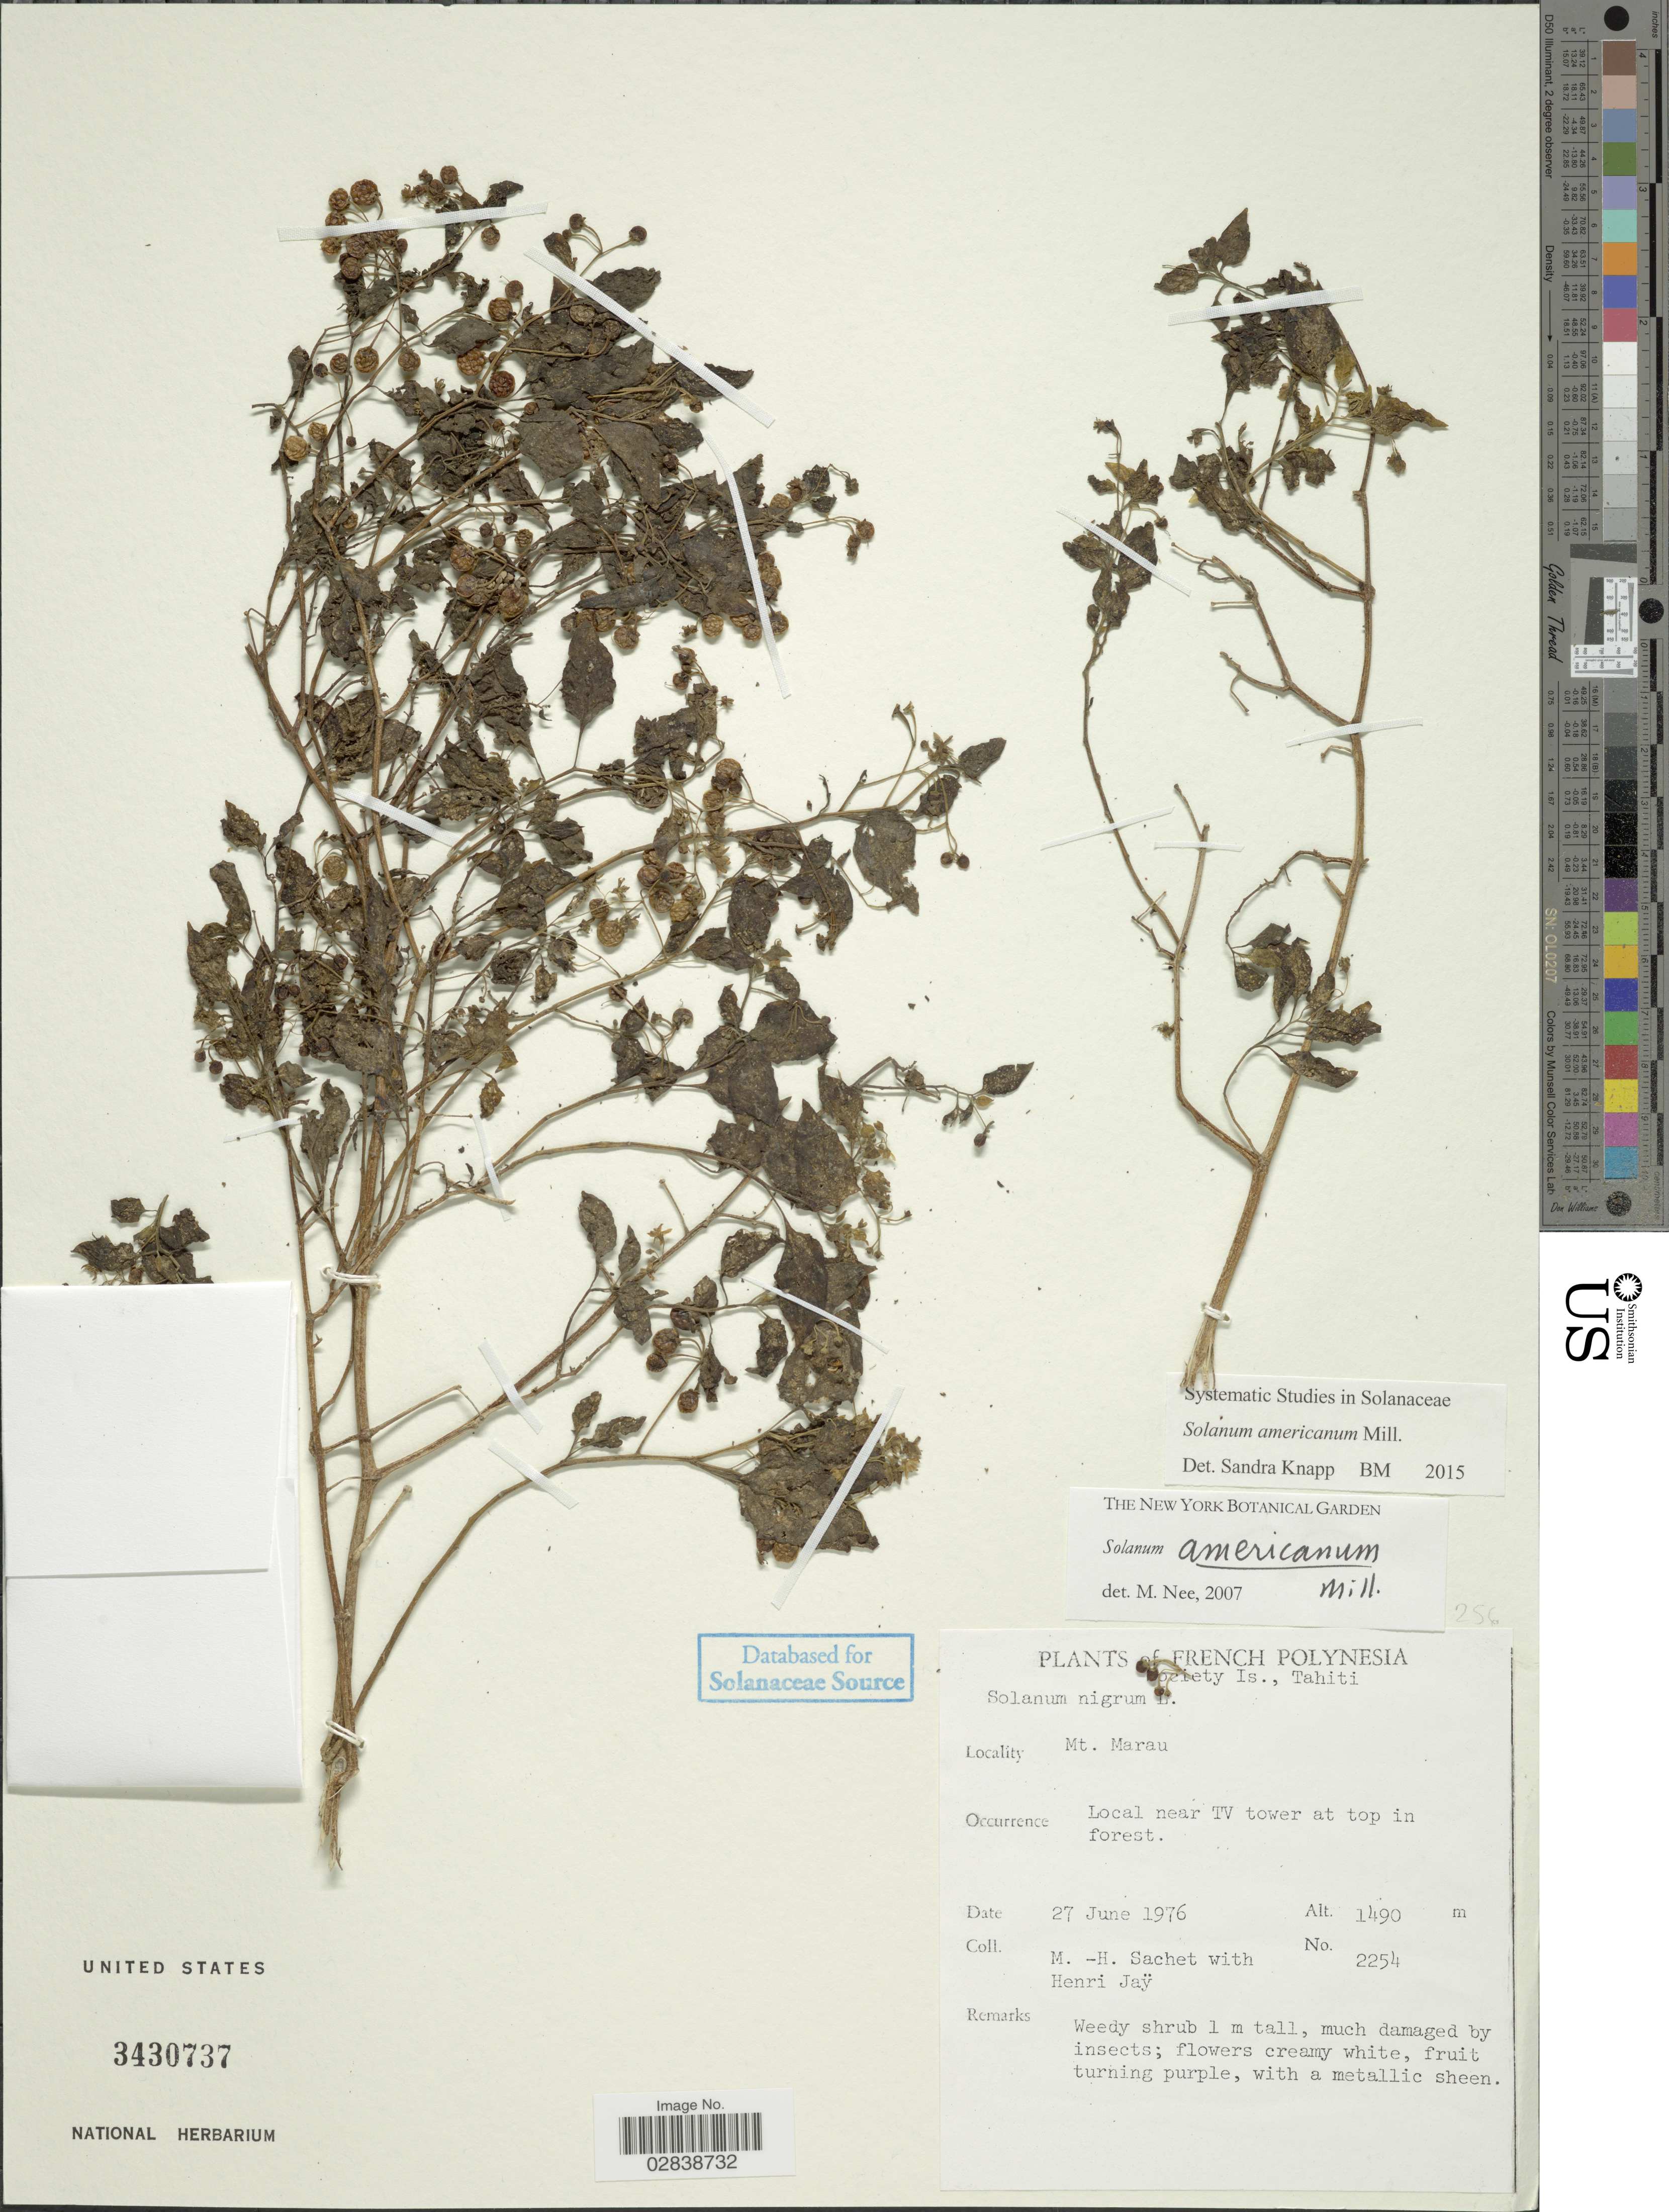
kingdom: Plantae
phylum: Tracheophyta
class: Magnoliopsida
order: Solanales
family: Solanaceae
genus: Solanum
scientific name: Solanum americanum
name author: Mill.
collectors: M.-H. Sachet & H. Jay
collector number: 2254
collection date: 1976-06-27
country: French Polynesia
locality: Society Is., Tahiti. Mt. Marau.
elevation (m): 1490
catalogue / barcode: US 3430737